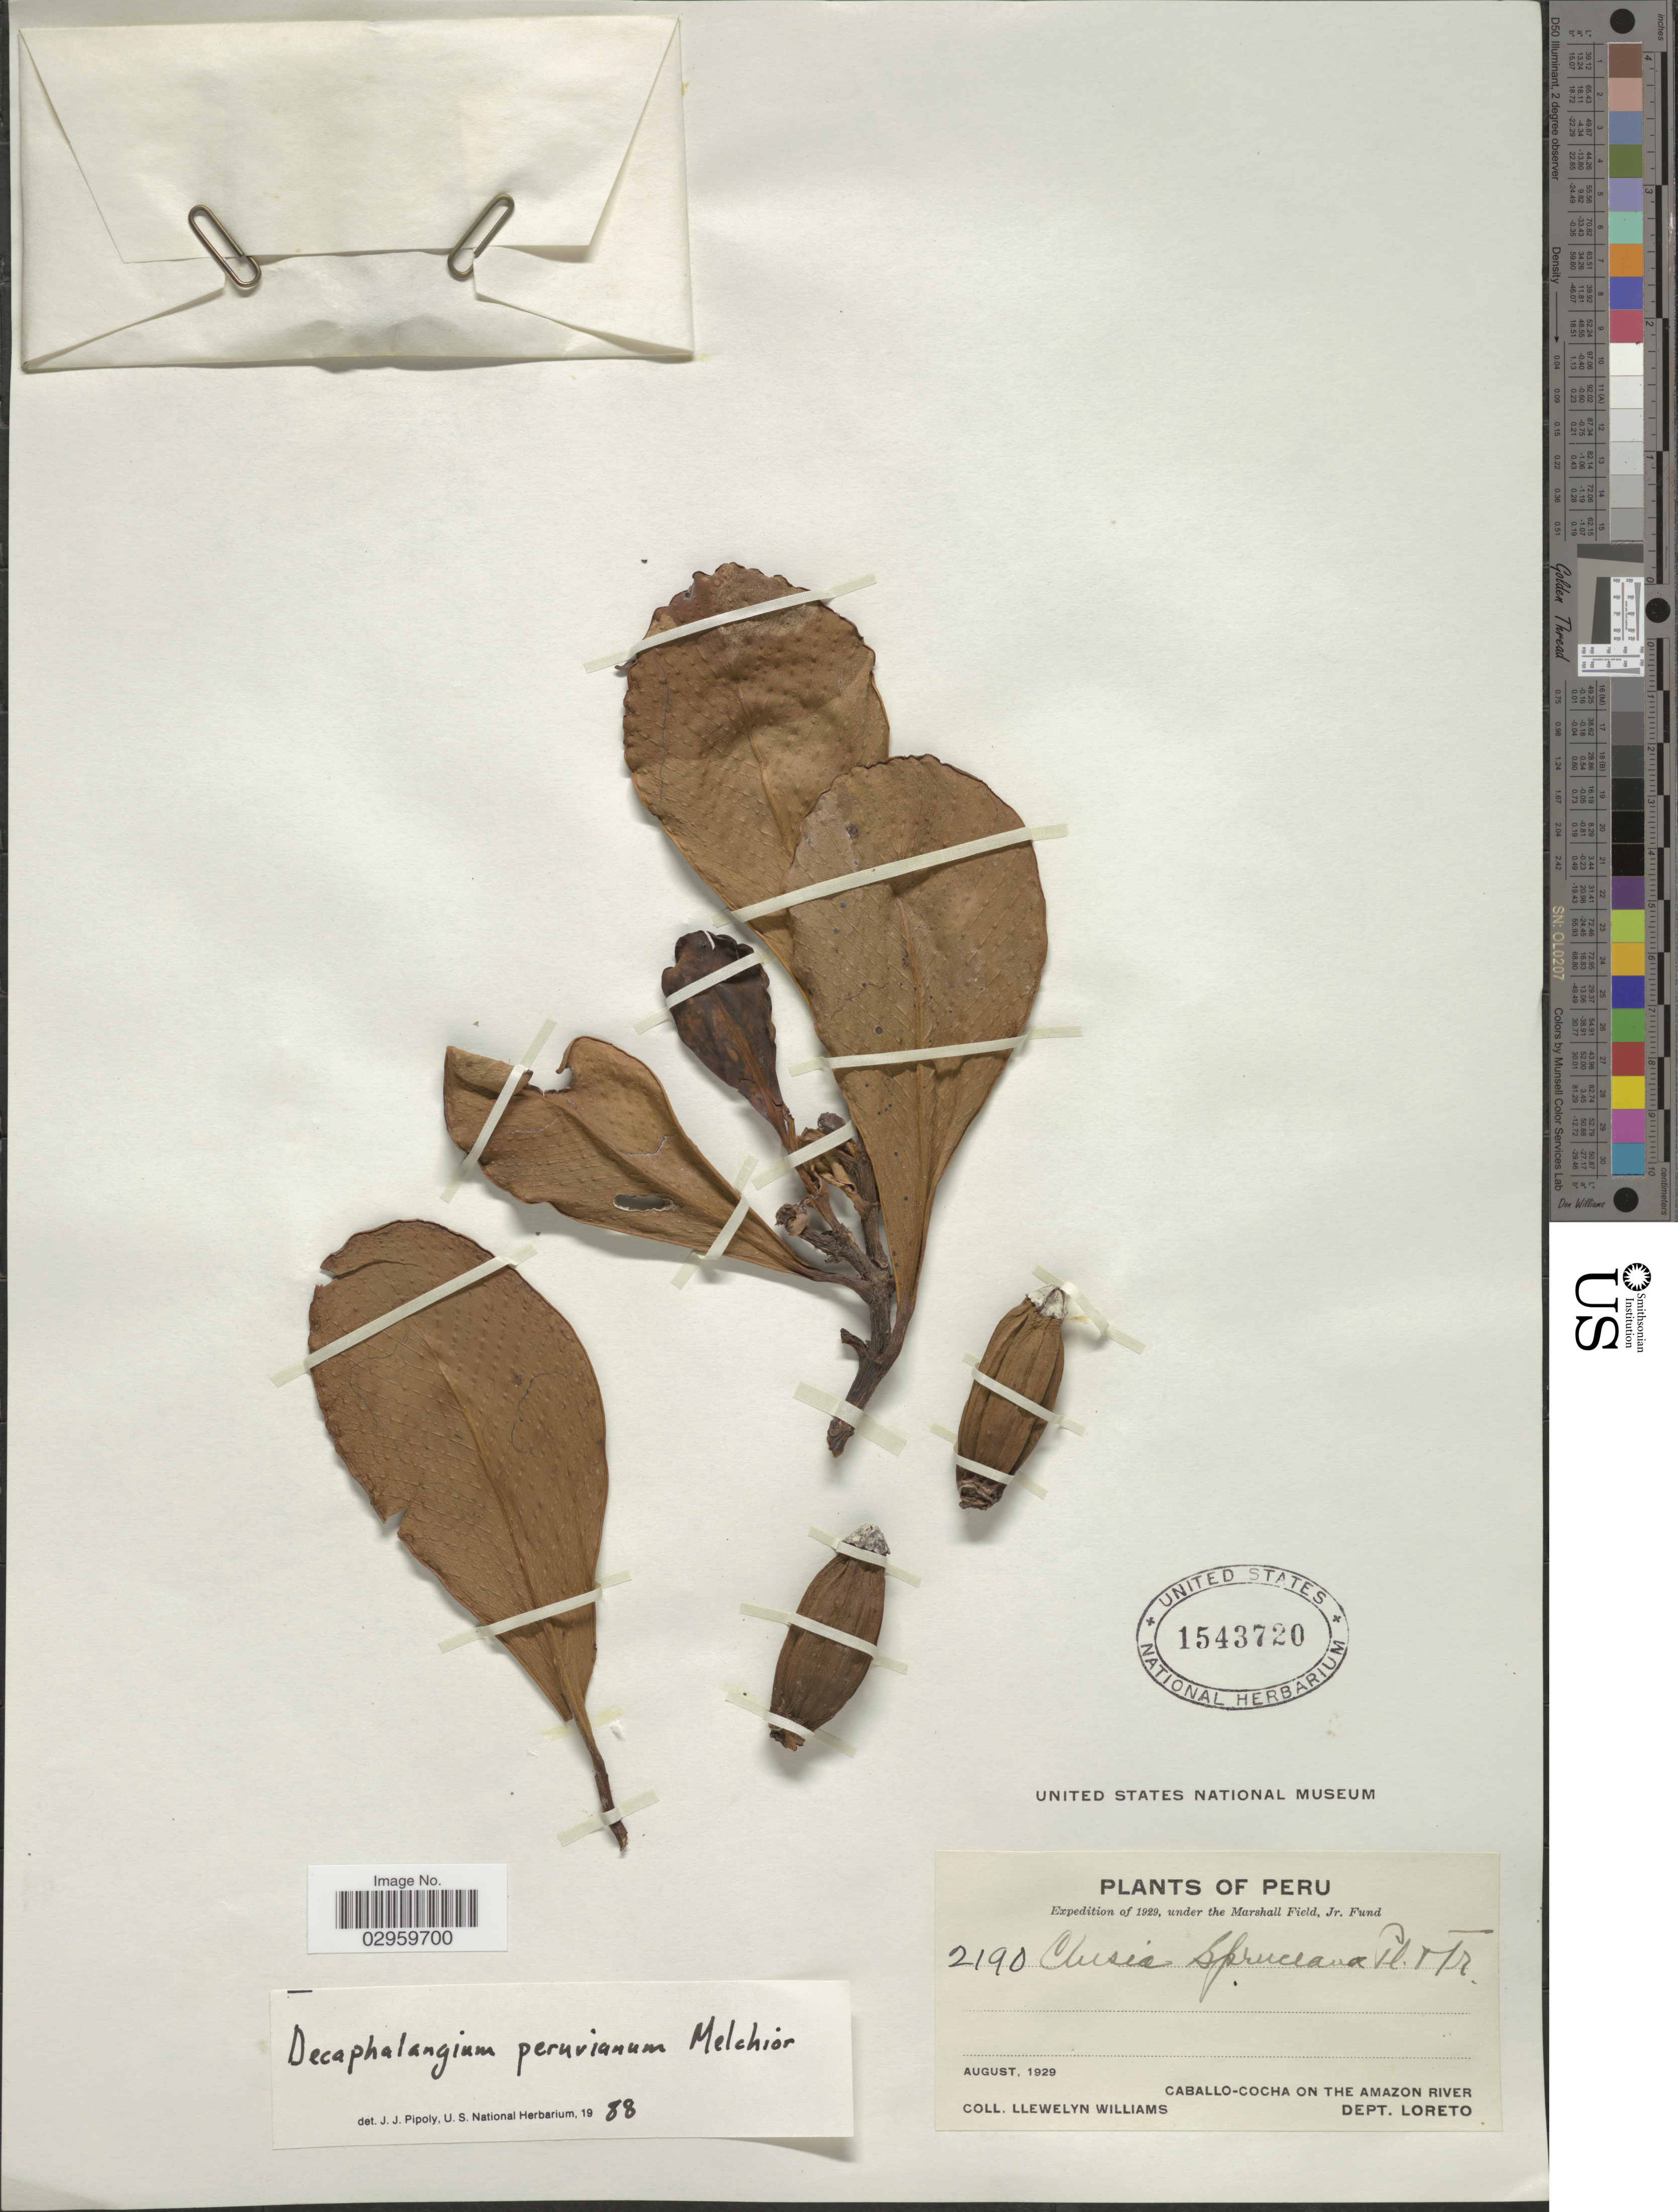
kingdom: Plantae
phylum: Tracheophyta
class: Magnoliopsida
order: Malpighiales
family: Clusiaceae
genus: Clusia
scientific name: Clusia nigrolineata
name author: P.F. Stevens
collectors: Ll. Williams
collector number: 2190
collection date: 1929-08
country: Peru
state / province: Loreto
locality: Caballo-Cocha on the Amazon River, Dept. Loreto.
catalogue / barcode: US 1543720